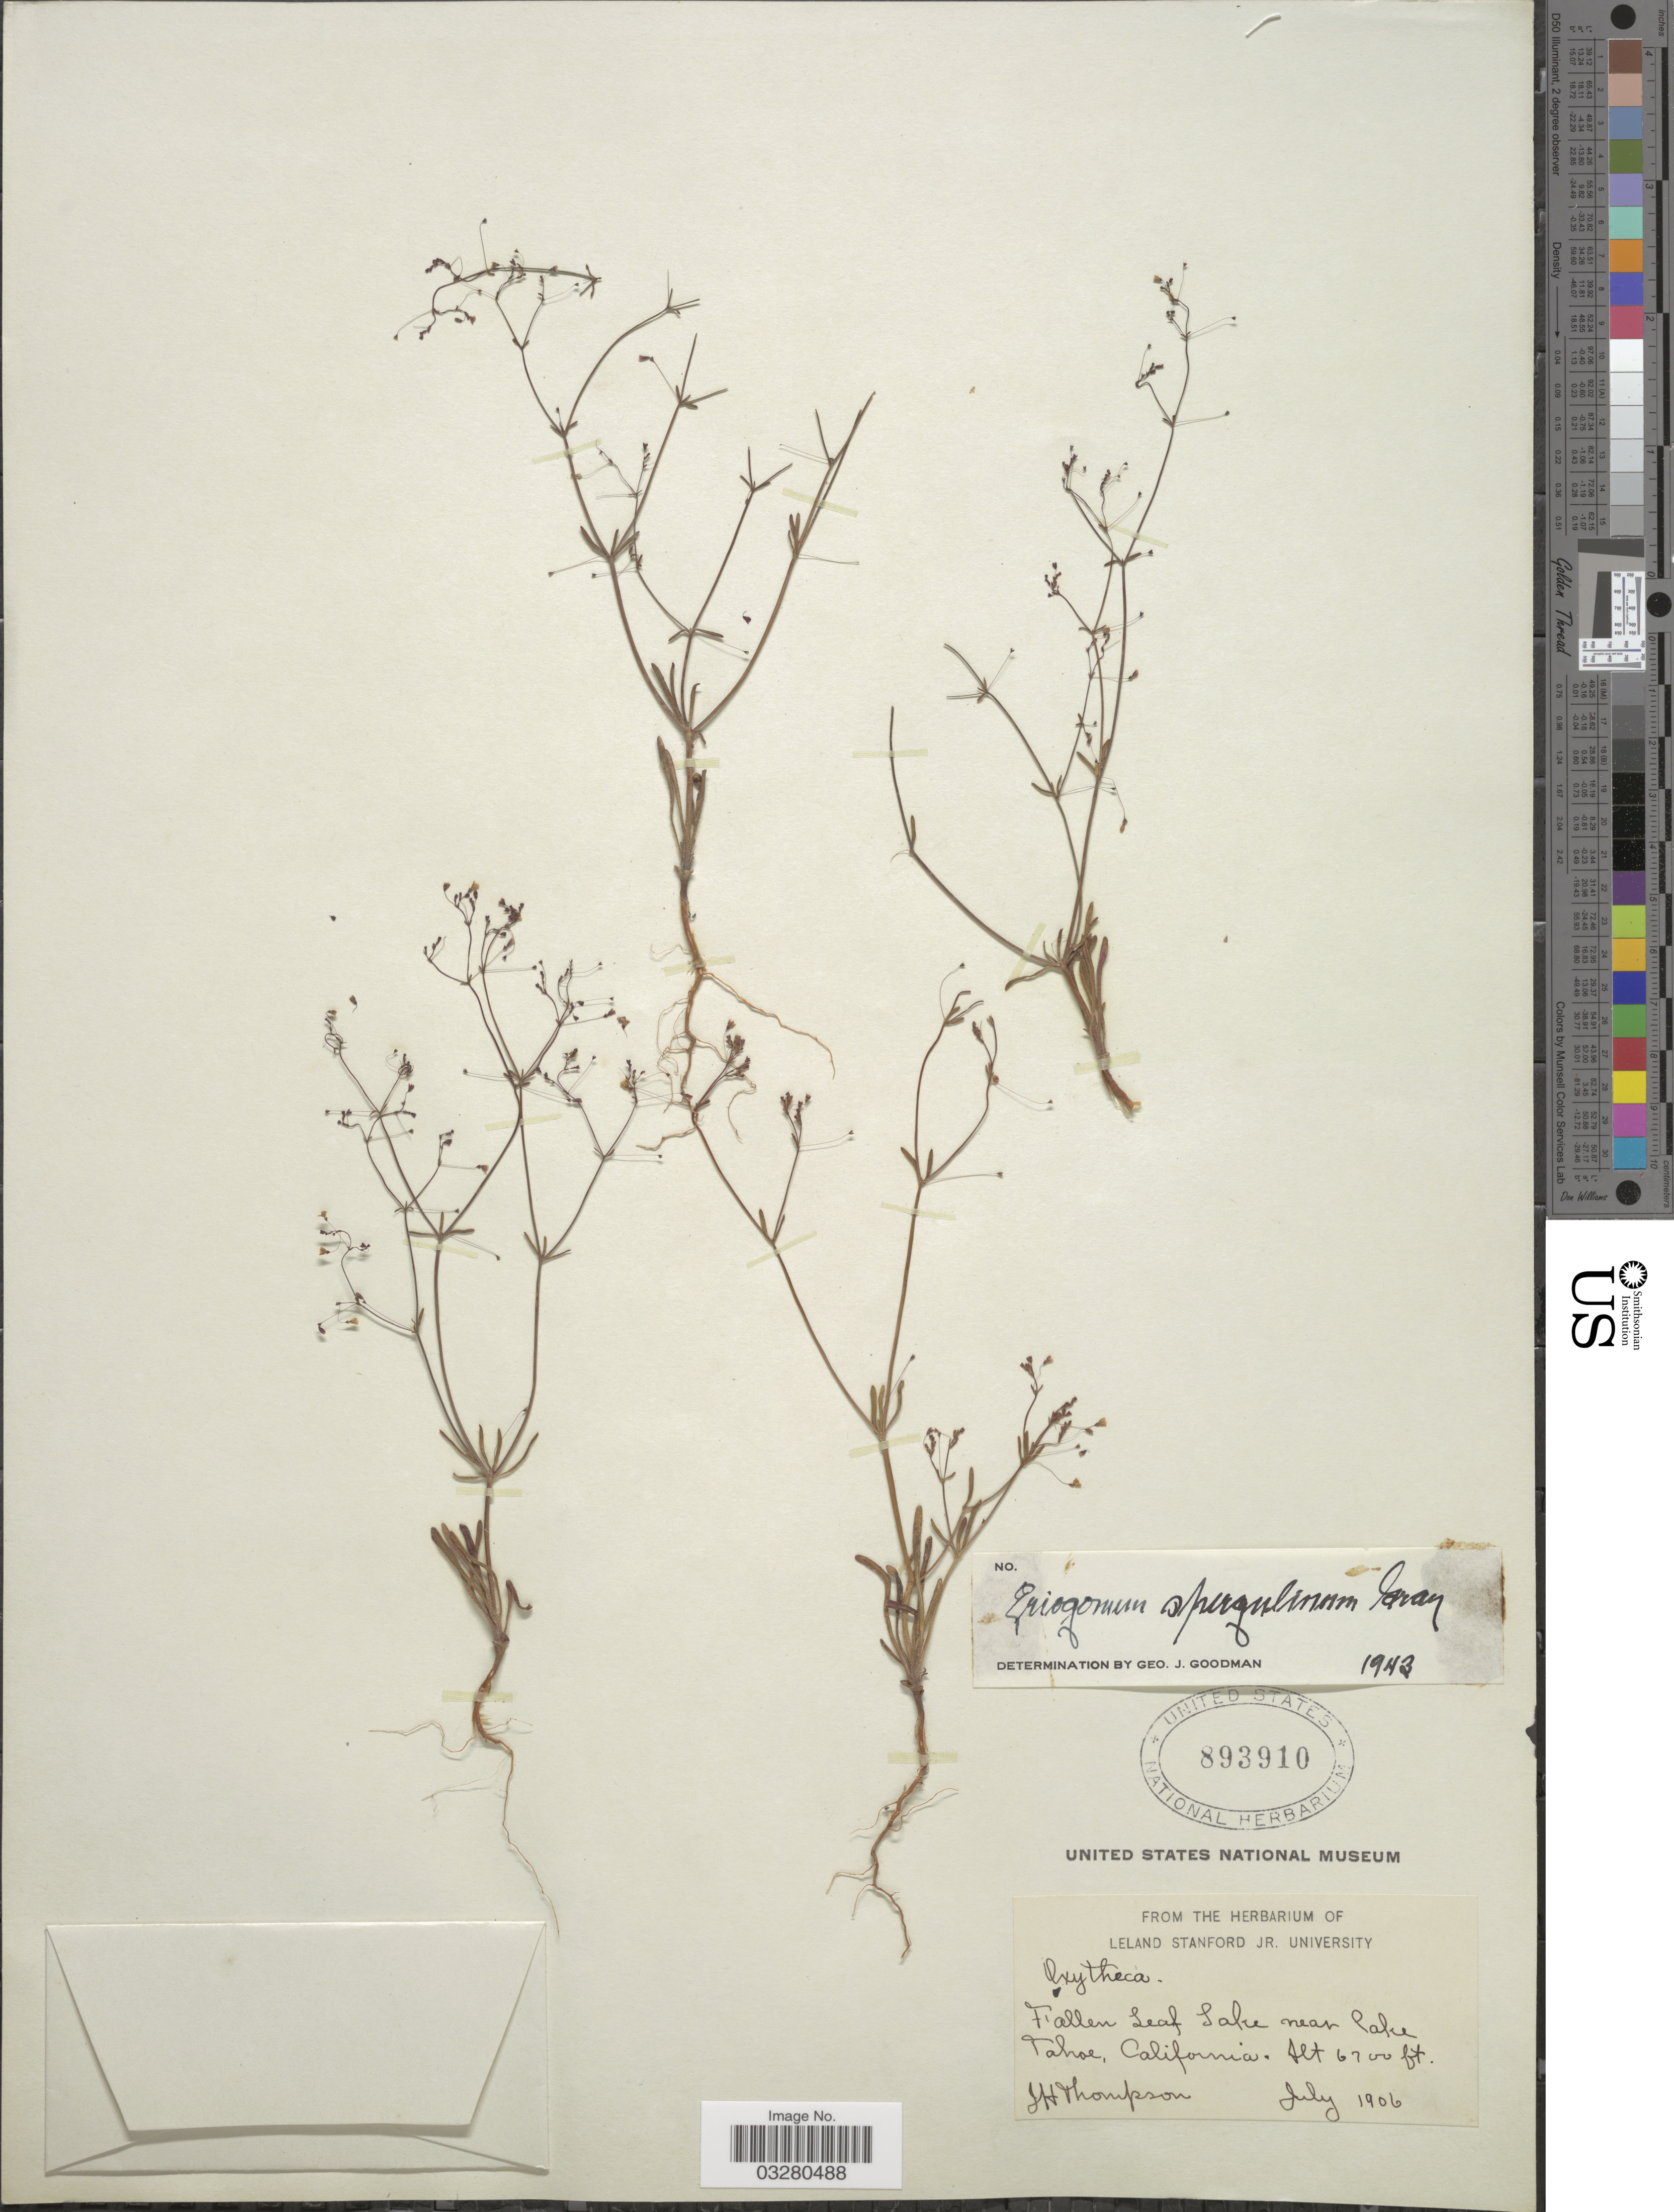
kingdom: Plantae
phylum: Tracheophyta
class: Magnoliopsida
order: Caryophyllales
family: Polygonaceae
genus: Eriogonum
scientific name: Eriogonum spergulinum var. reddingianum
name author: (M.E. Jones) J.T. Howell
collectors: J. Thompson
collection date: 1906-07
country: United States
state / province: California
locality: Fallen Leaf Lake near Lake Tahoe.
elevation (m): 2042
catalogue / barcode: US 893910